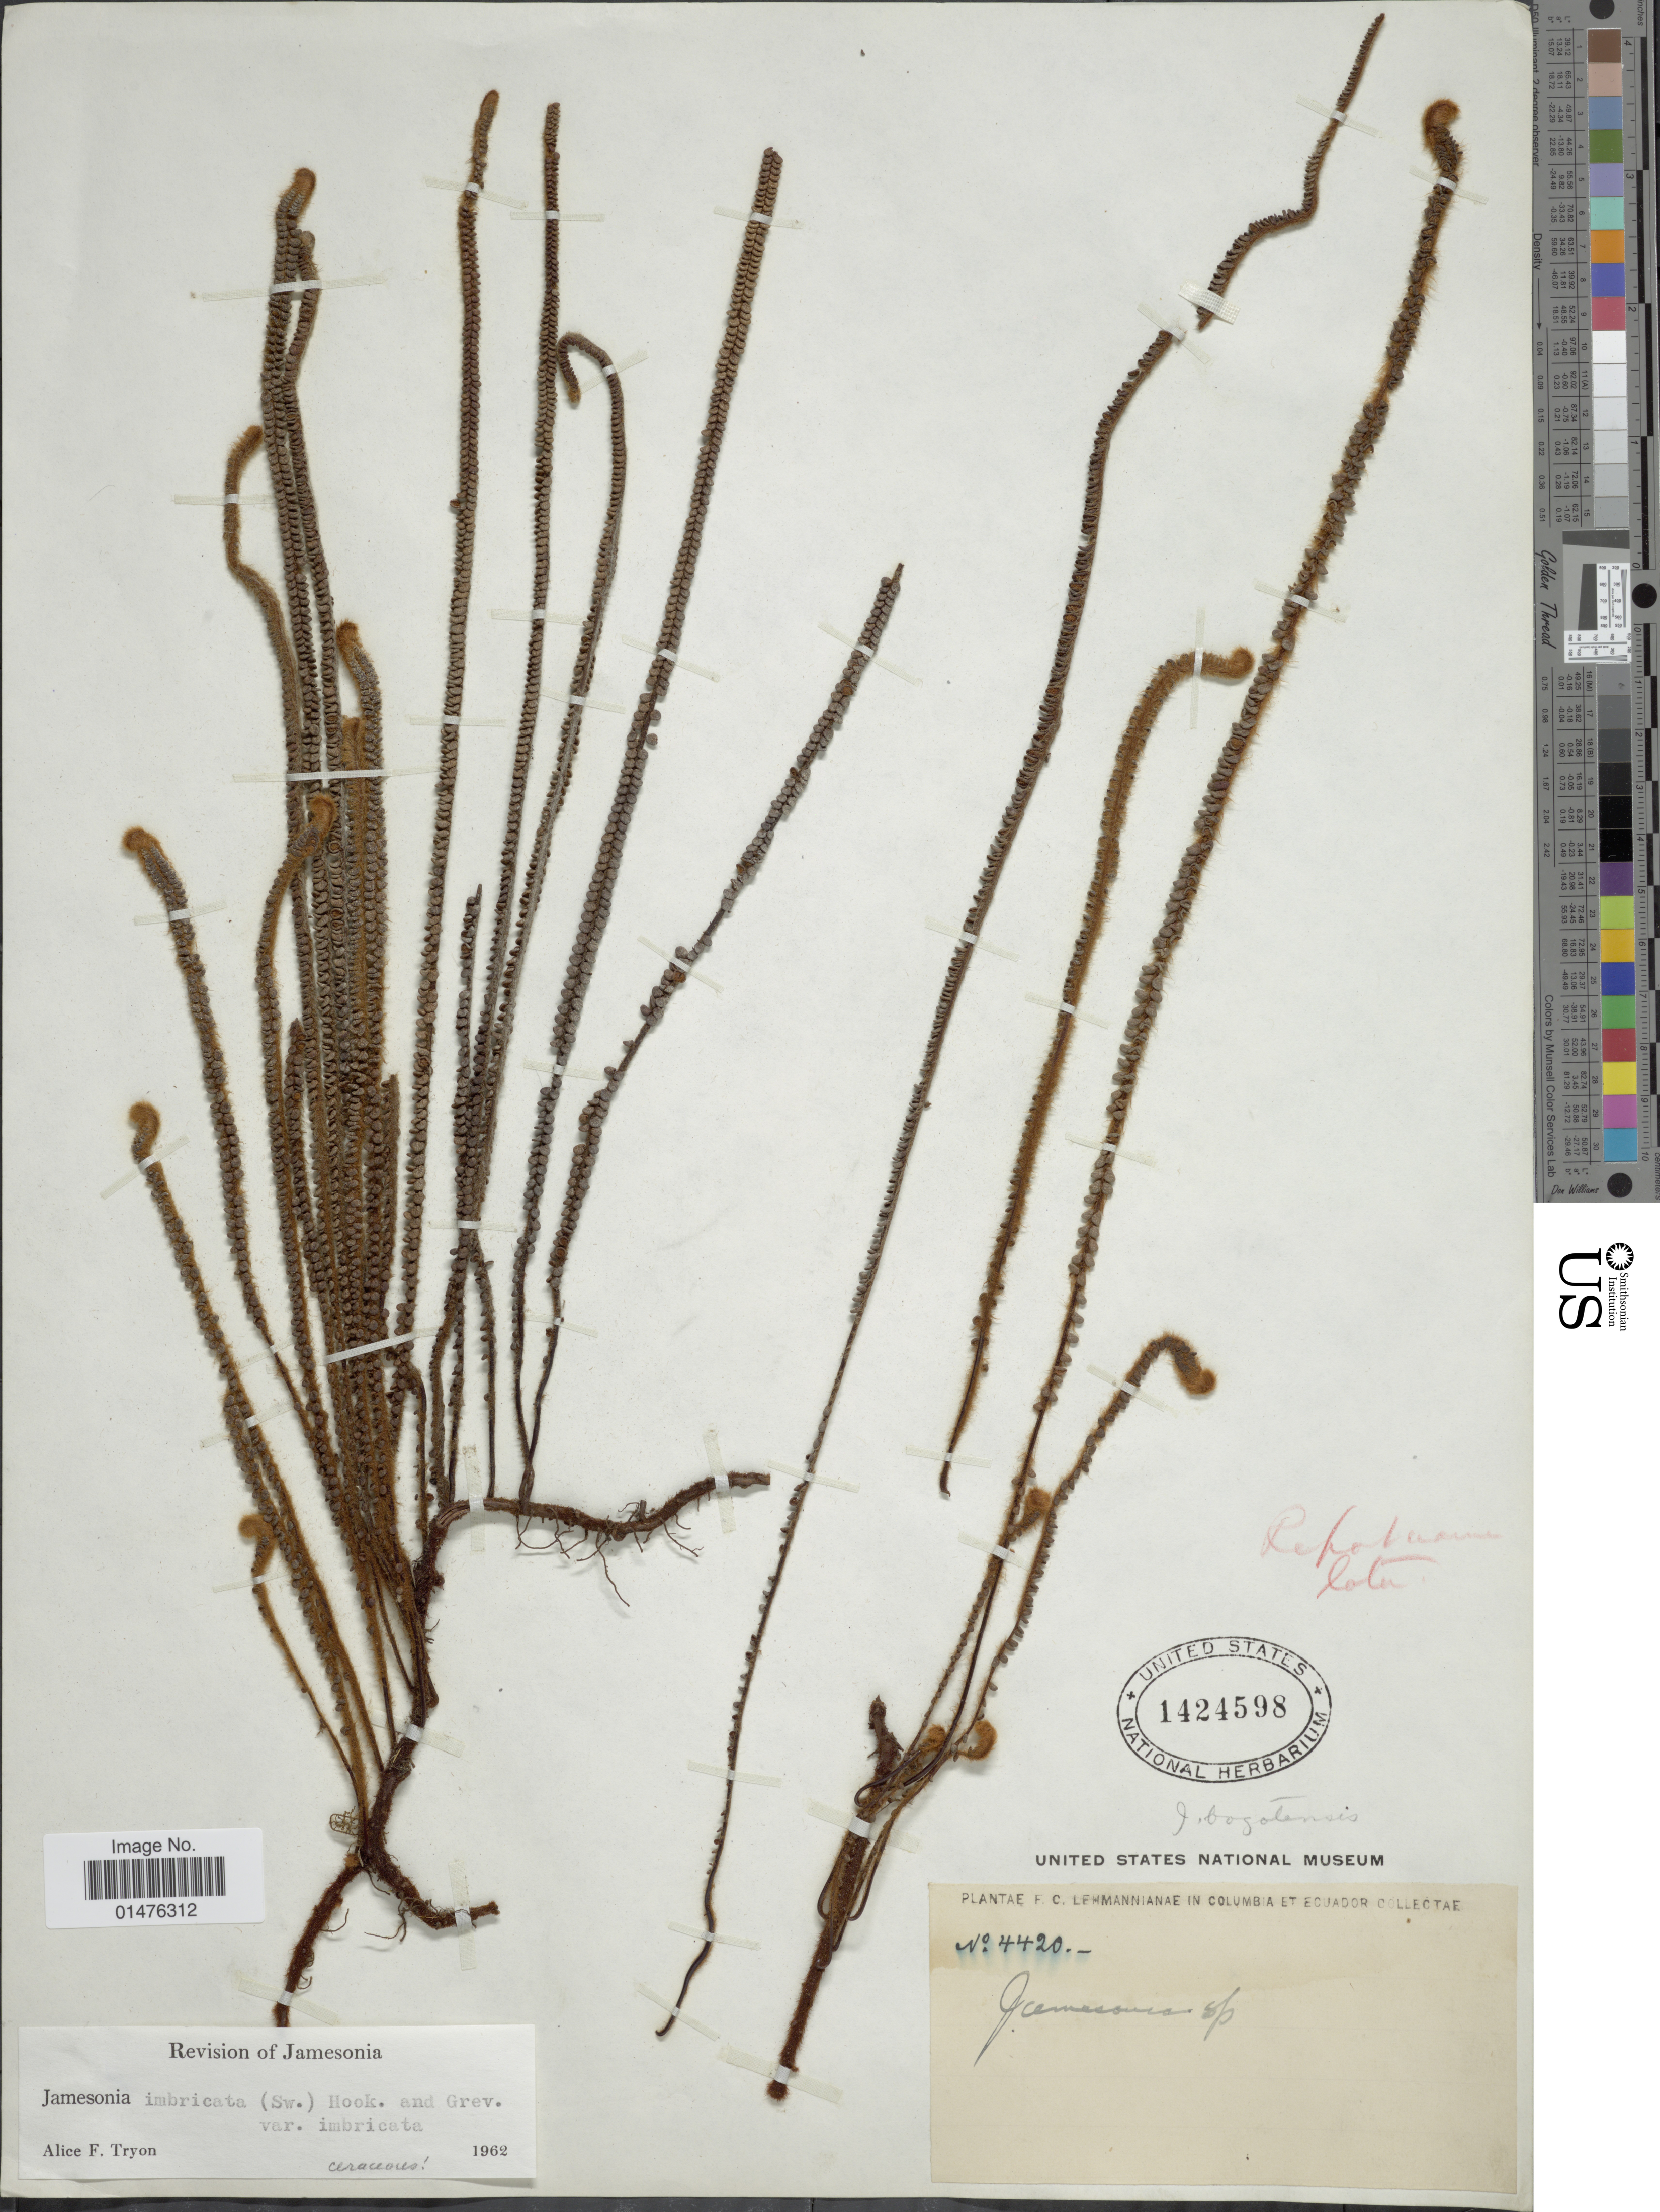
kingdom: Plantae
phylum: Tracheophyta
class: Polypodiopsida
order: Polypodiales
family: Pteridaceae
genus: Jamesonia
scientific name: Jamesonia imbricata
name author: (Sw.) Hook. & Grev.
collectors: F. C. Lehmann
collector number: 4420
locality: Columbia et Ecuador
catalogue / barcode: US 1424598